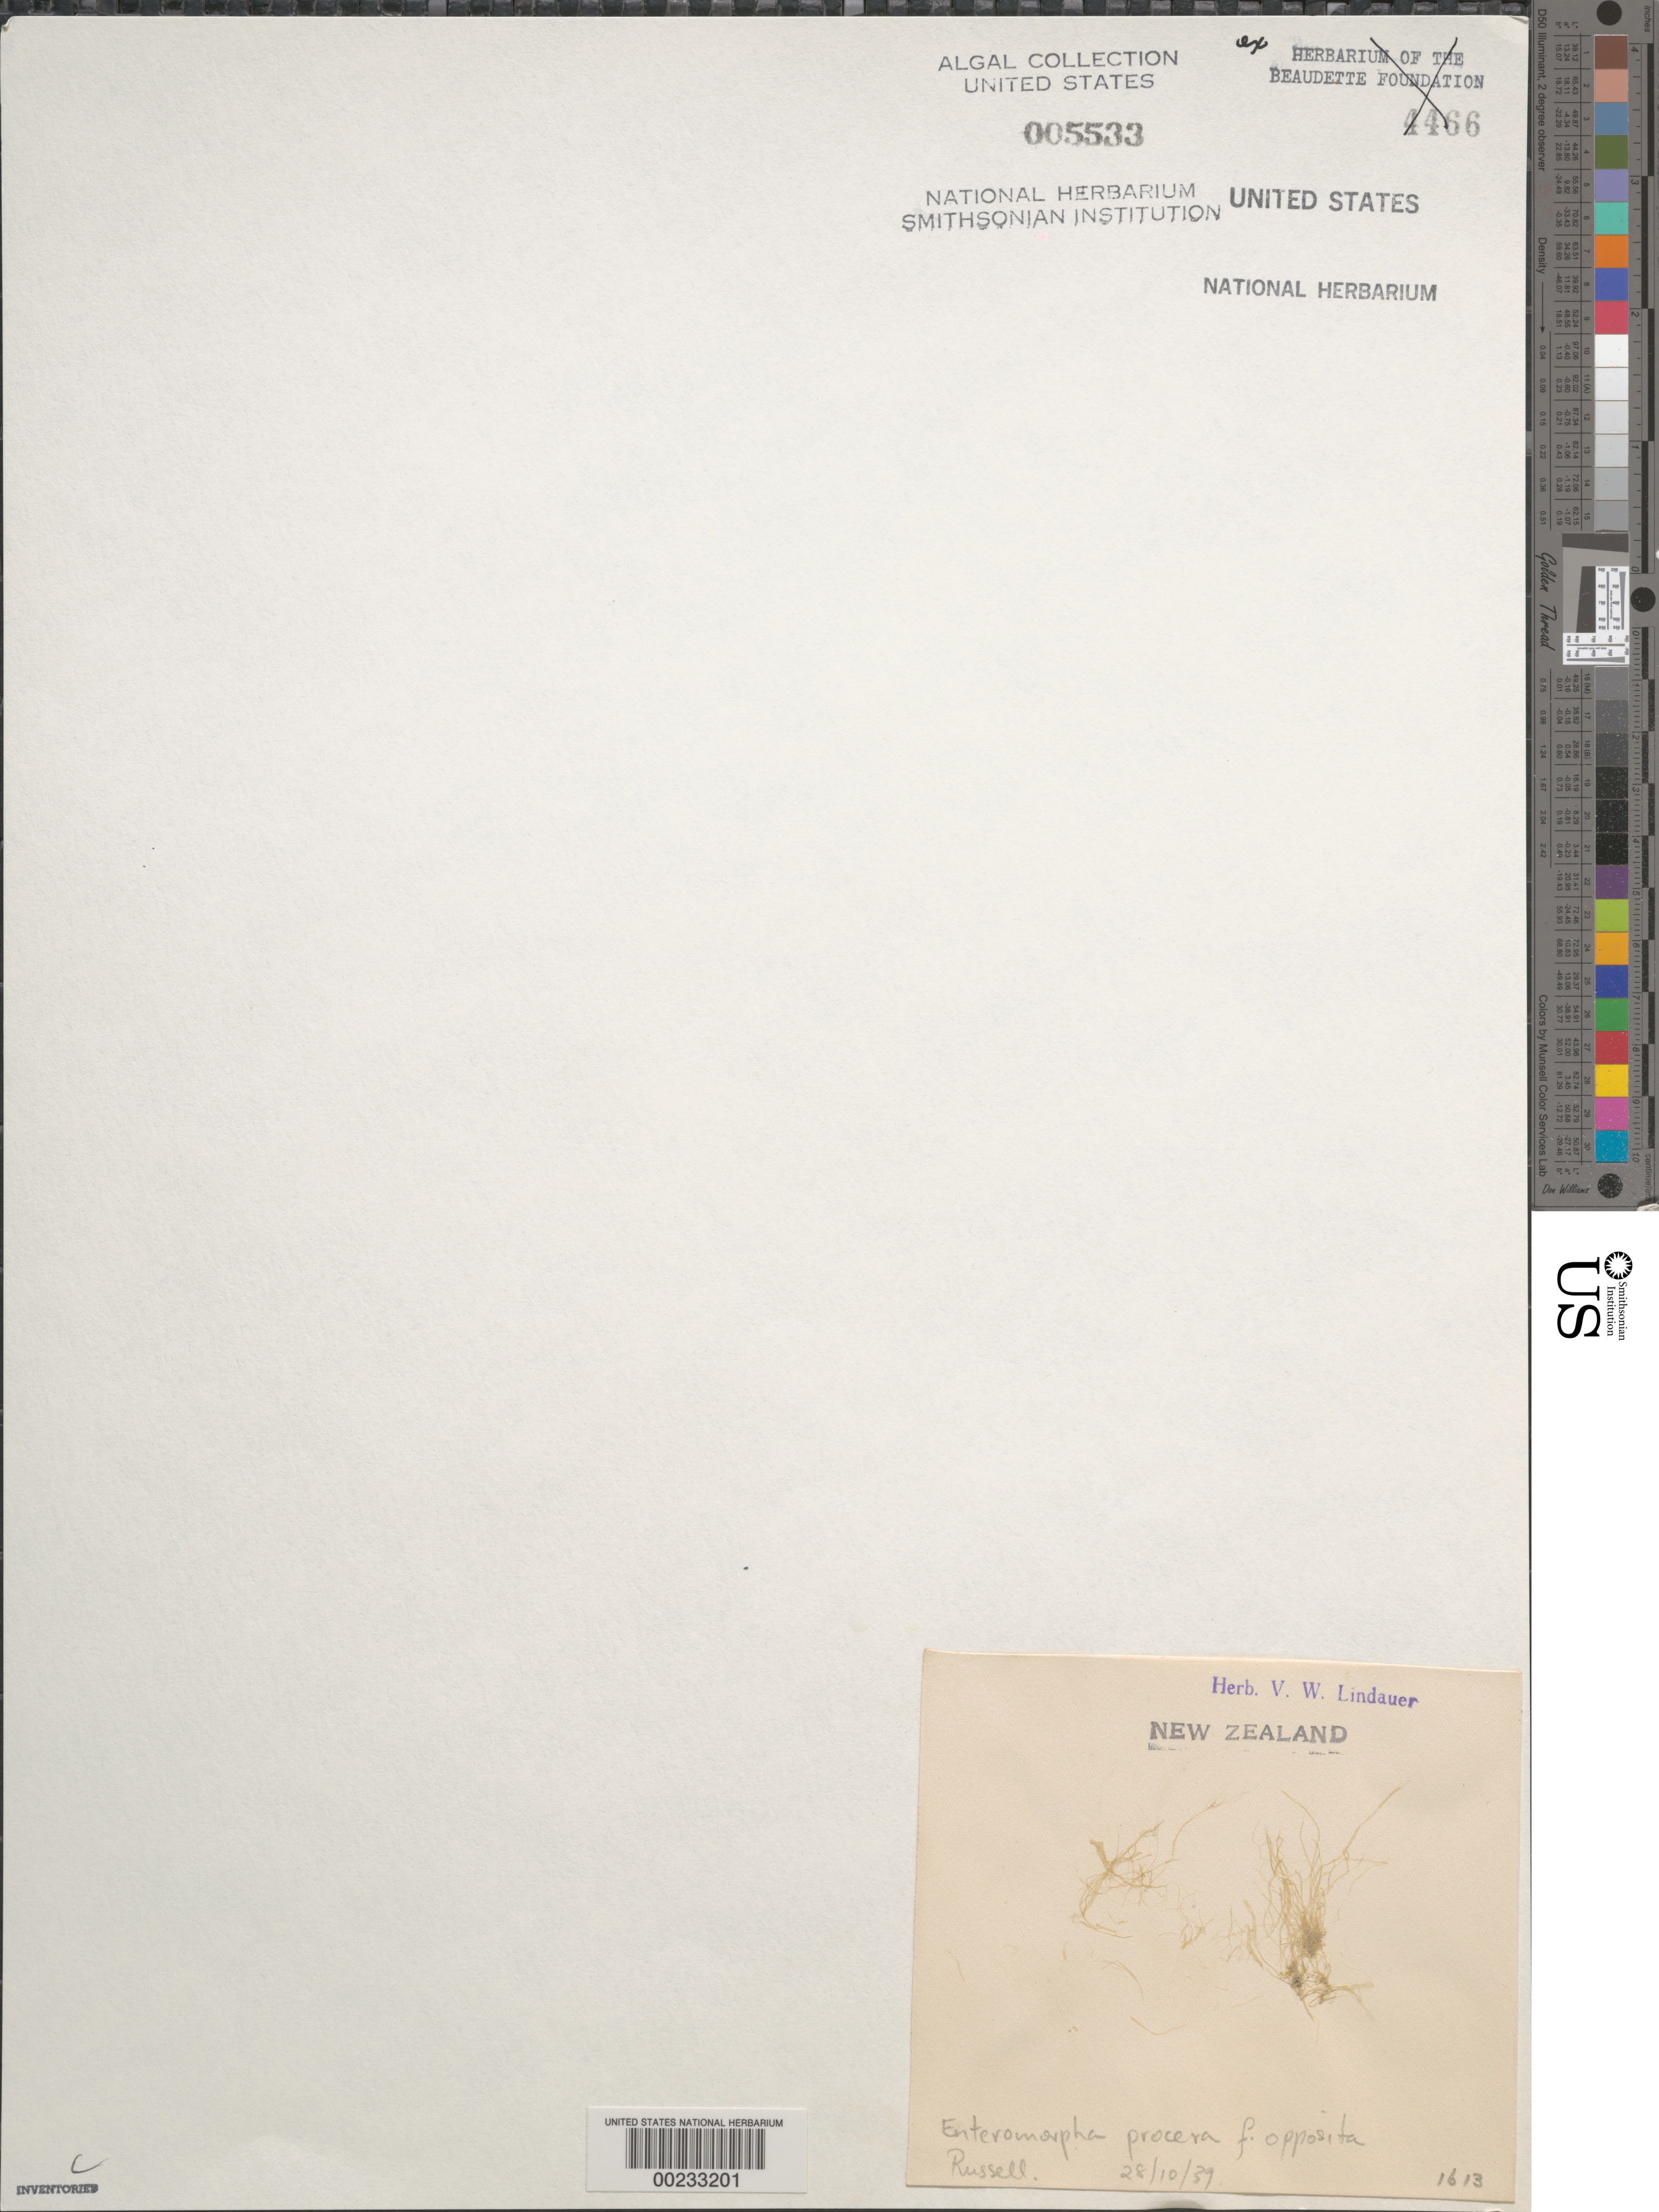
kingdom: Plantae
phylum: Chlorophyta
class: Ulvophyceae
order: Ulvales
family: Ulvaceae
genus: Ulva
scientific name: Ulva prolifera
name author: O.F. Müller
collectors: V. Lindauer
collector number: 1613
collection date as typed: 28 Oct 1939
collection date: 1939-10-28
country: New Zealand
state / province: Northland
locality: Russell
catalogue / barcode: US 5533